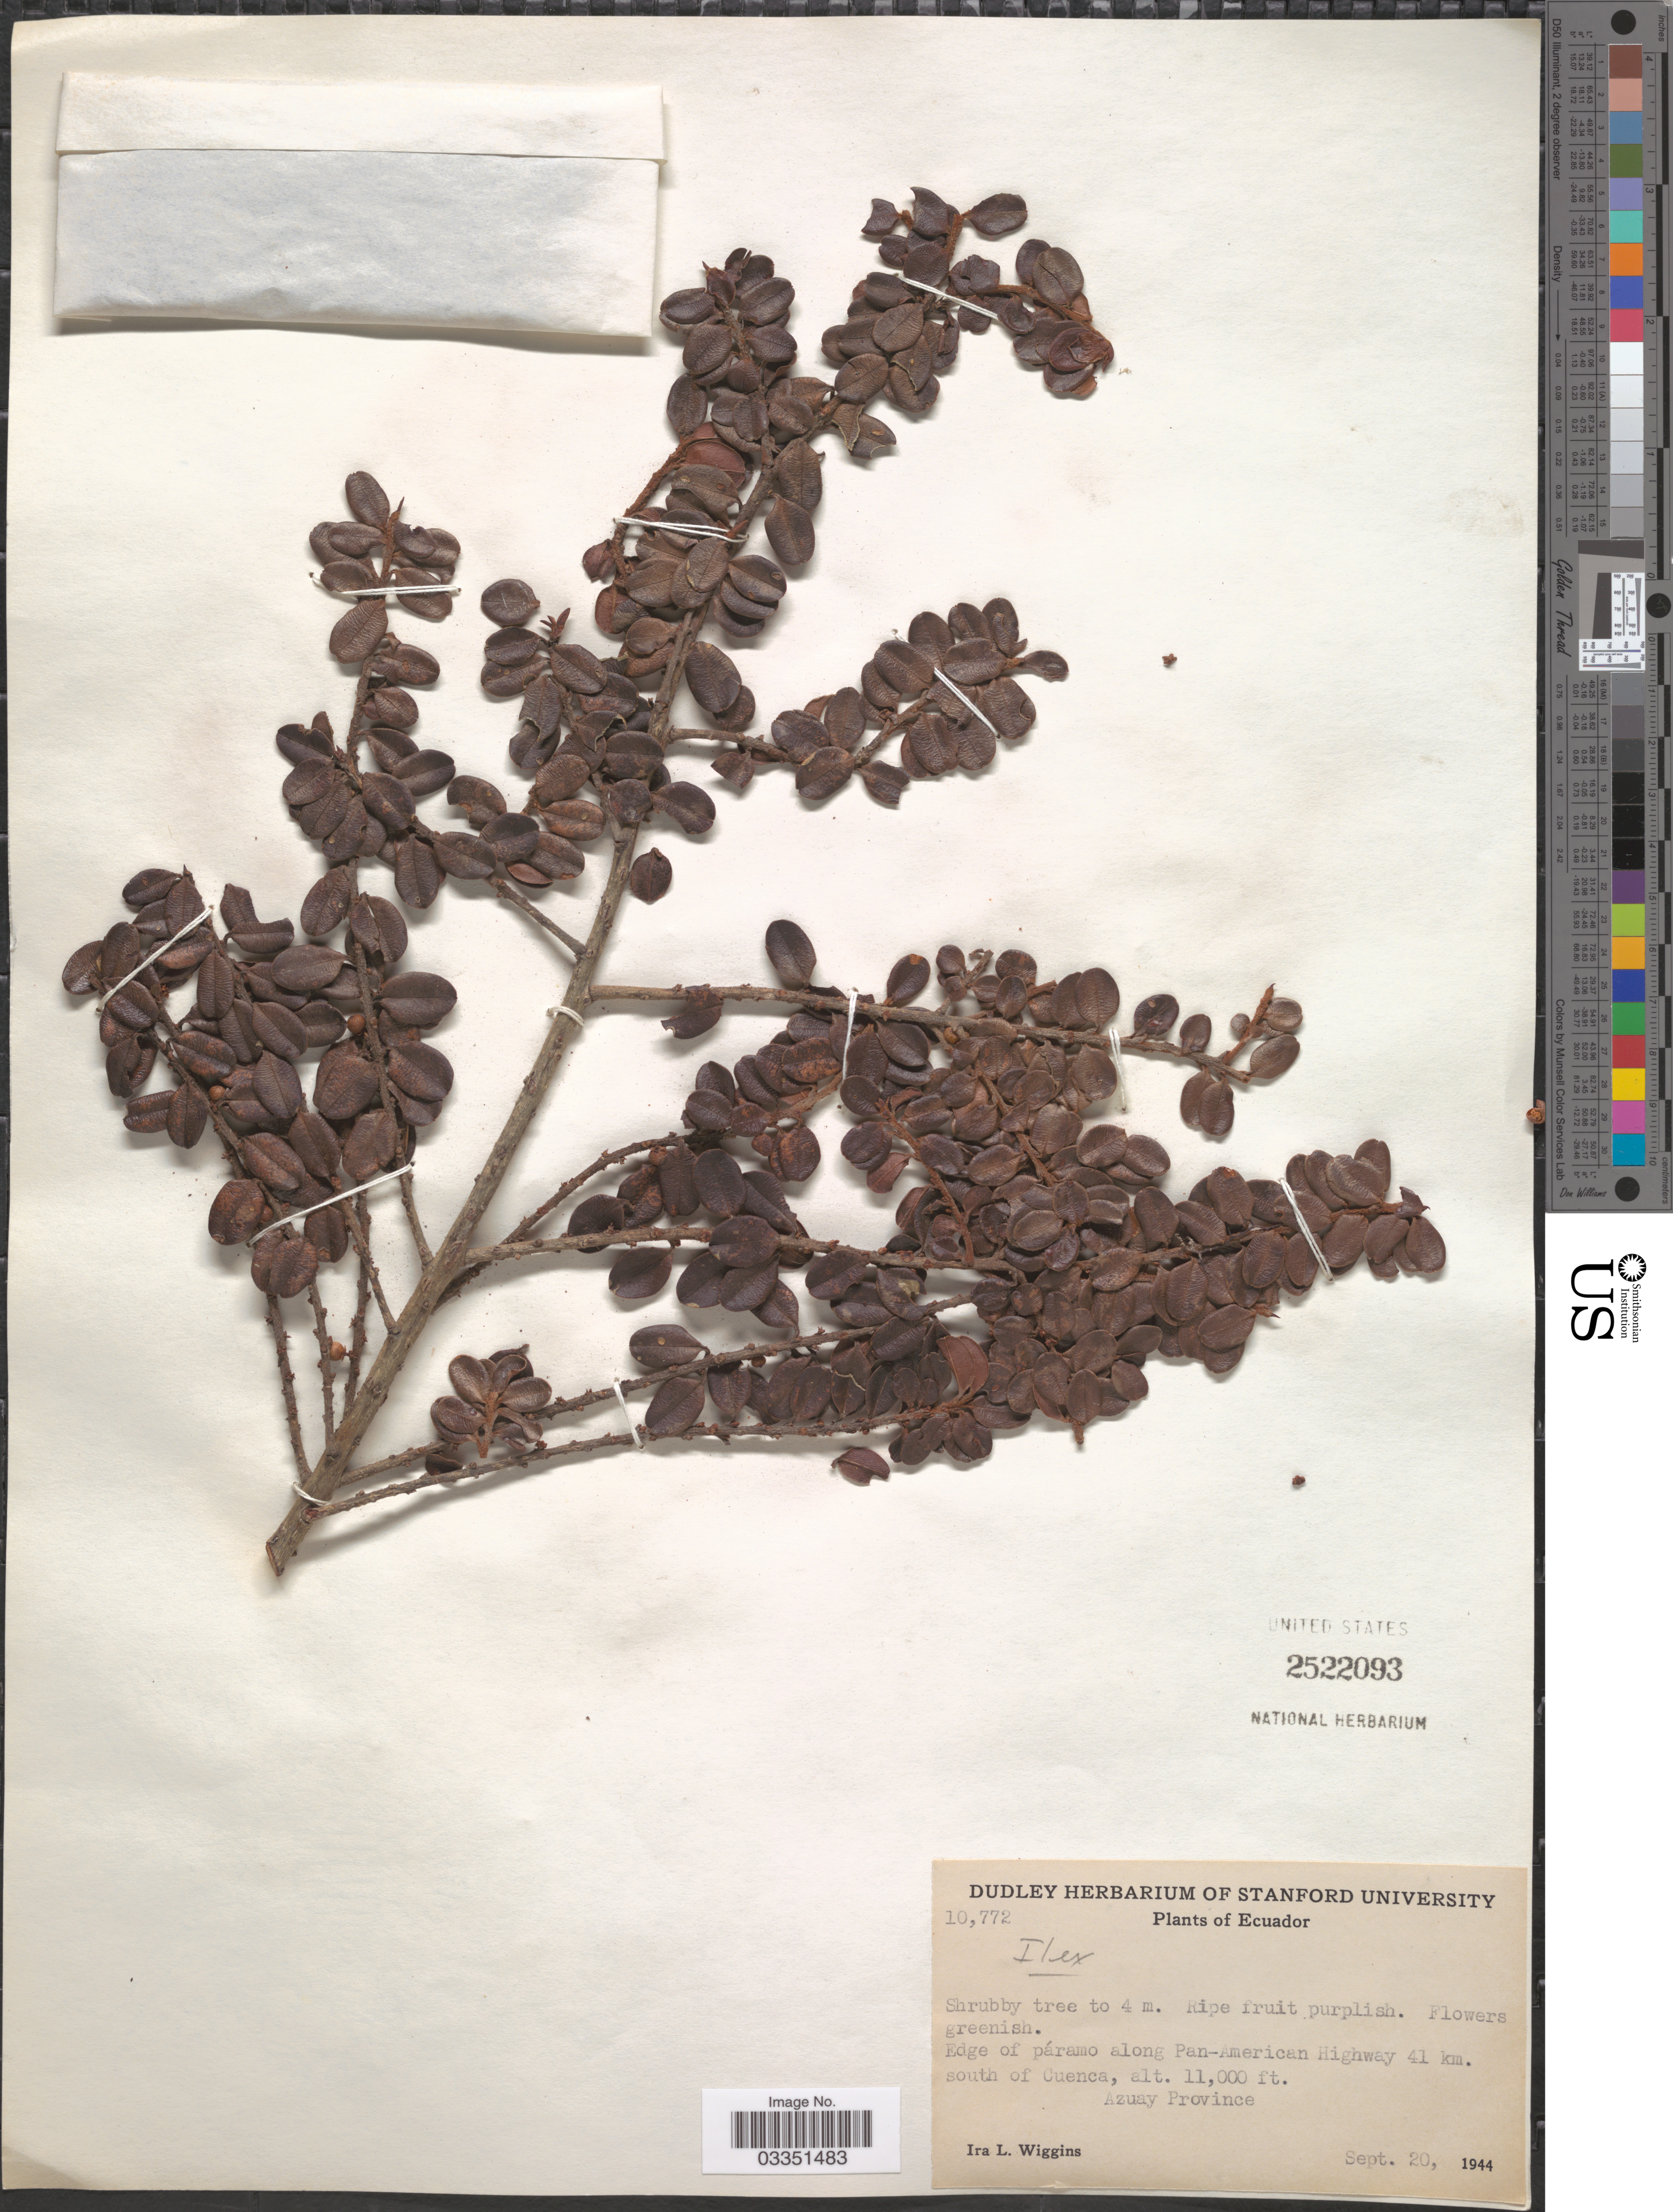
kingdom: Plantae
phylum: Tracheophyta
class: Magnoliopsida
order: Aquifoliales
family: Aquifoliaceae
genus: Ilex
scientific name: Ilex sp.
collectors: I. L. Wiggins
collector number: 10772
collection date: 1944-09-20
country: Ecuador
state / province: Azuay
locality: Edge of páramo along Pan-American Highway 41 km. south of Cuenca.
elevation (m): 3353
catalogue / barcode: US 2522093